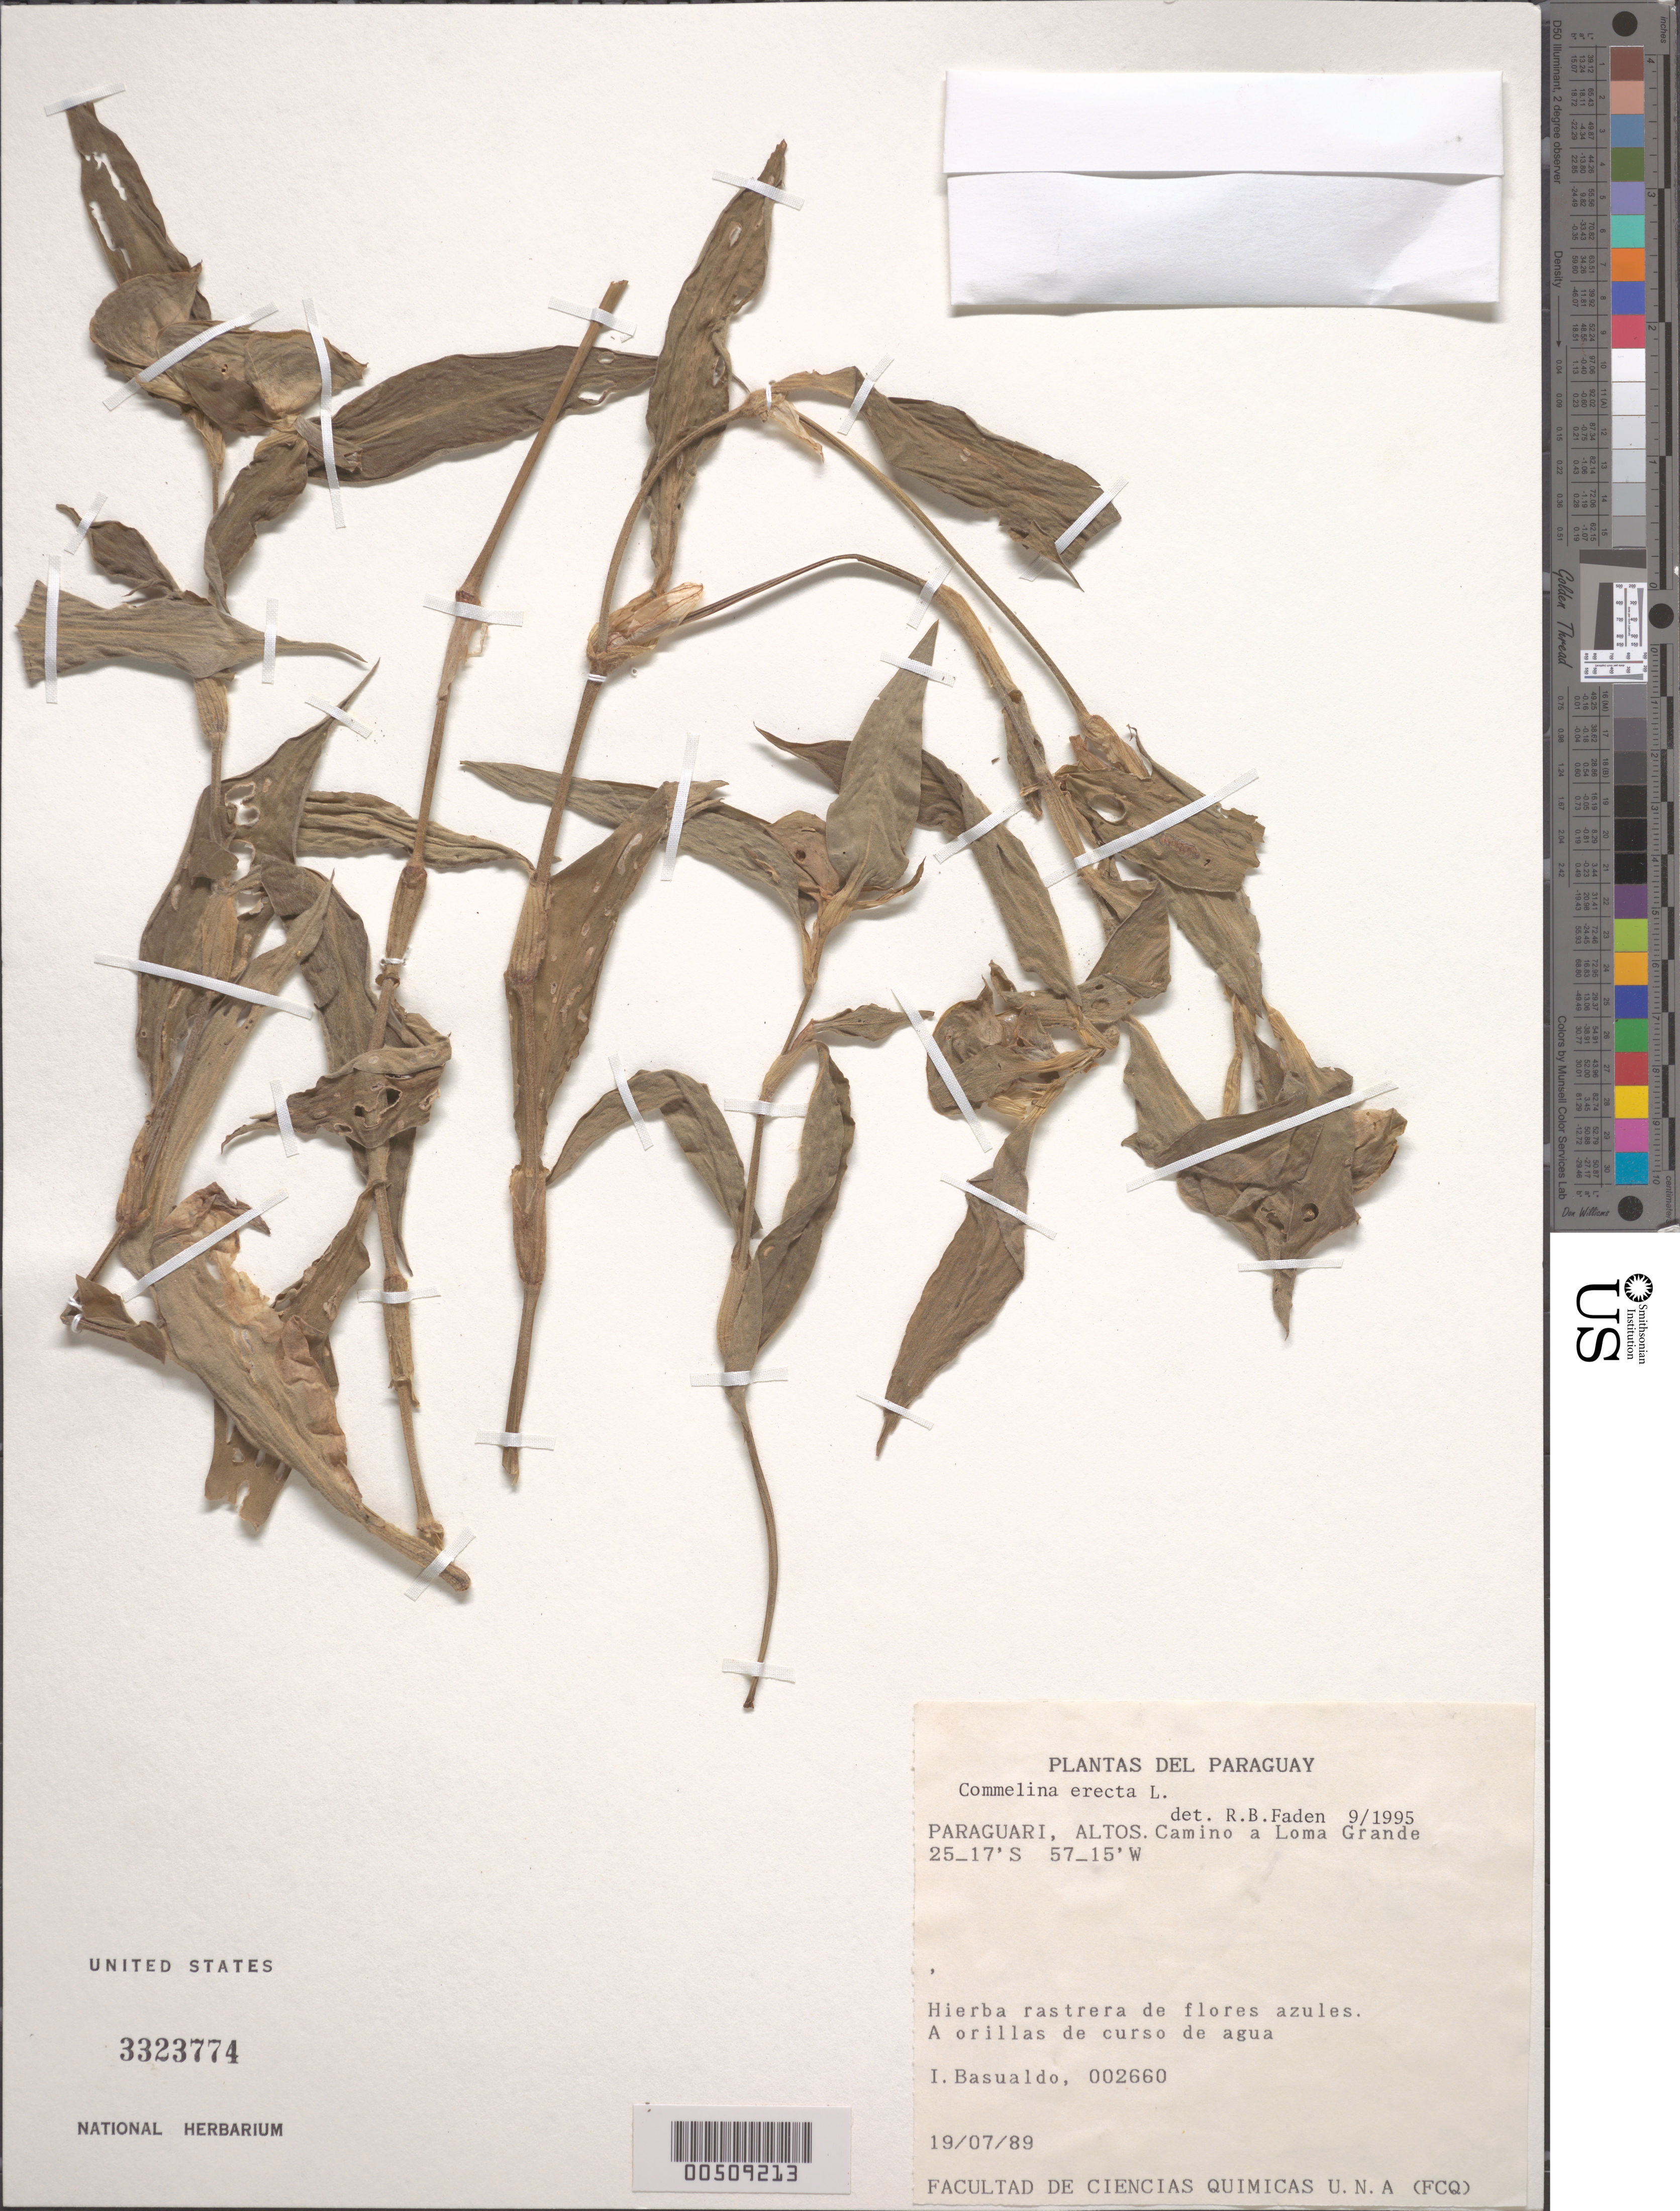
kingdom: Plantae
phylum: Tracheophyta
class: Liliopsida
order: Commelinales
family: Commelinaceae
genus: Commelina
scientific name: Commelina erecta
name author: L.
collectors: I. Basualdo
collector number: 002660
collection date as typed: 19 Jul 1989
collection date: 1989-07-19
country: Paraguay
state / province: Paraguarí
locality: Altos, camnp a loma grande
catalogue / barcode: US 3323774